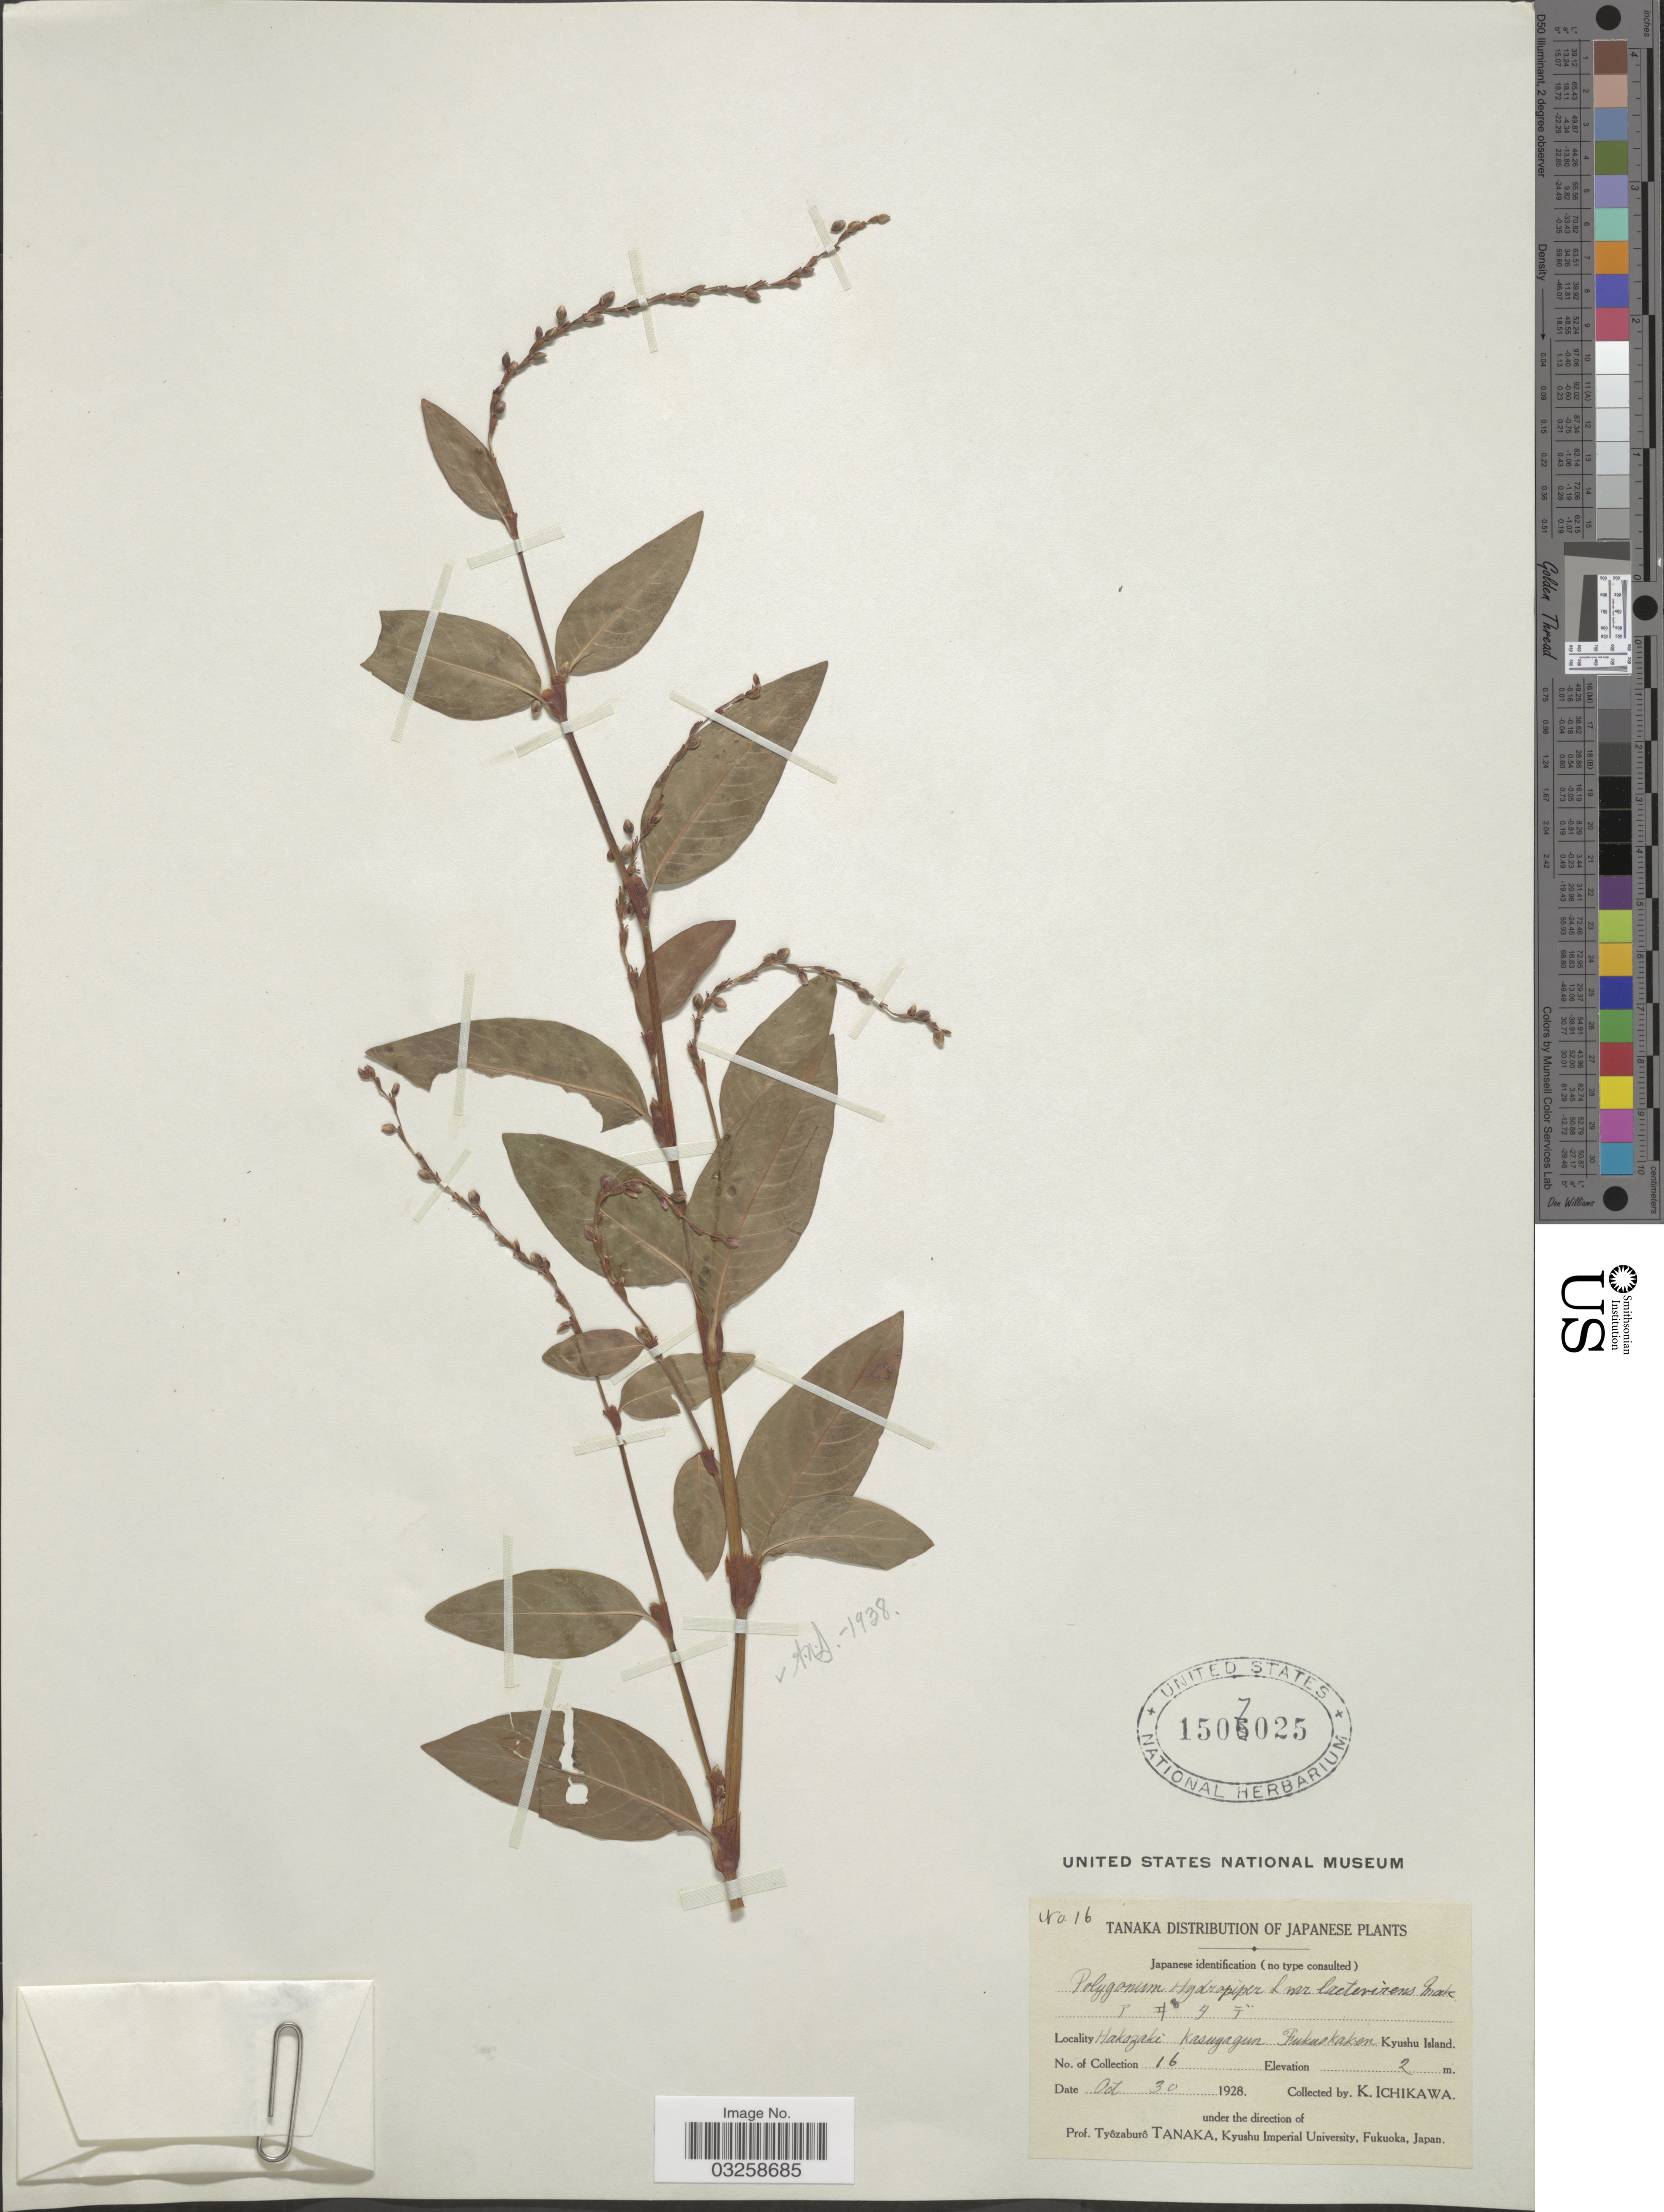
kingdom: Plantae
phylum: Tracheophyta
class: Magnoliopsida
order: Caryophyllales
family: Polygonaceae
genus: Polygonum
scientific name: Polygonum hydropiper var. laetevirens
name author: Makino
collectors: K. Ichikawa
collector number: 16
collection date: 1928-10-30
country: Japan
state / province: Hukuoka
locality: Hakazaki, Kasuyagun, Fukuokaken. Kyushu Island.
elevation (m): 2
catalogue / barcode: US 1507025